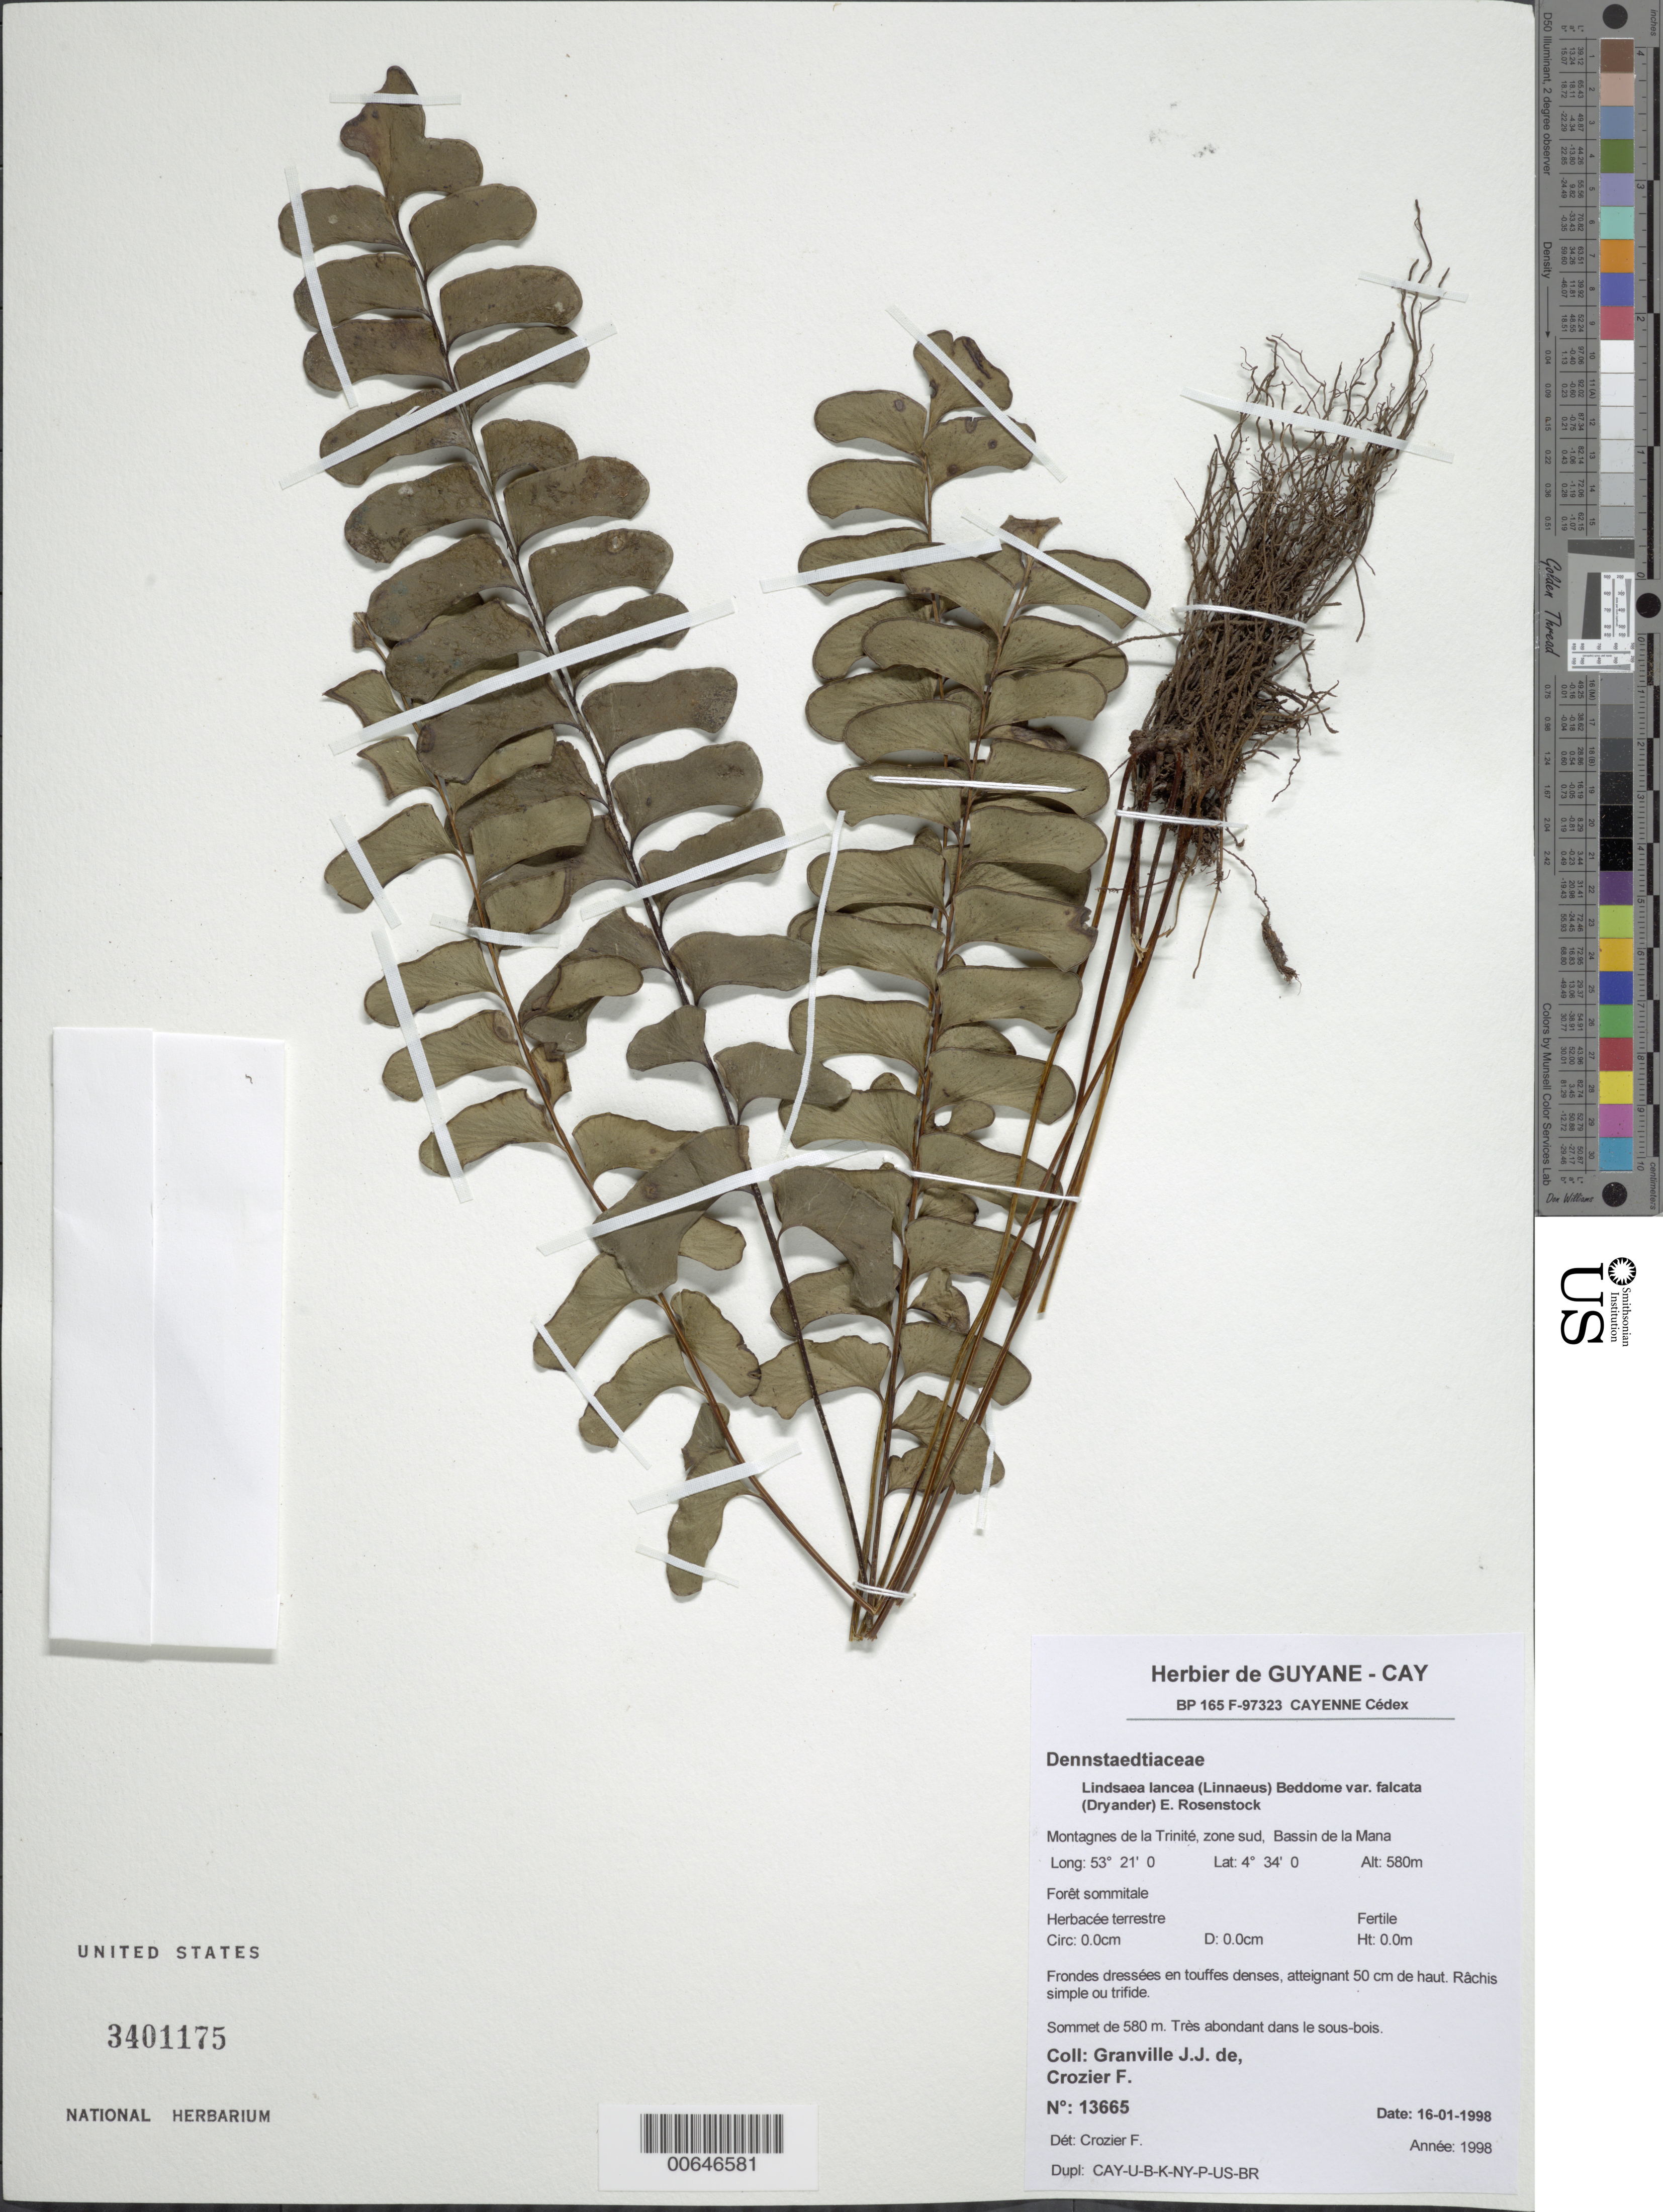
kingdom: Plantae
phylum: Tracheophyta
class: Polypodiopsida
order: Polypodiales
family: Lindsaeaceae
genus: Lindsaea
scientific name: Lindsaea lancea var. falcata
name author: (Dryand.) Rosenst.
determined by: Crozier, F.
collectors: J.-J. de Granville & F. Crozier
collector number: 13665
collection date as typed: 16-Jan-98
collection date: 1998-01-16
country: French Guiana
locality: Montagnes de la Trinité, zone sud, Bassin de la Mana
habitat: Forêt sommitale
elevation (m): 580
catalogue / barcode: US 3401175